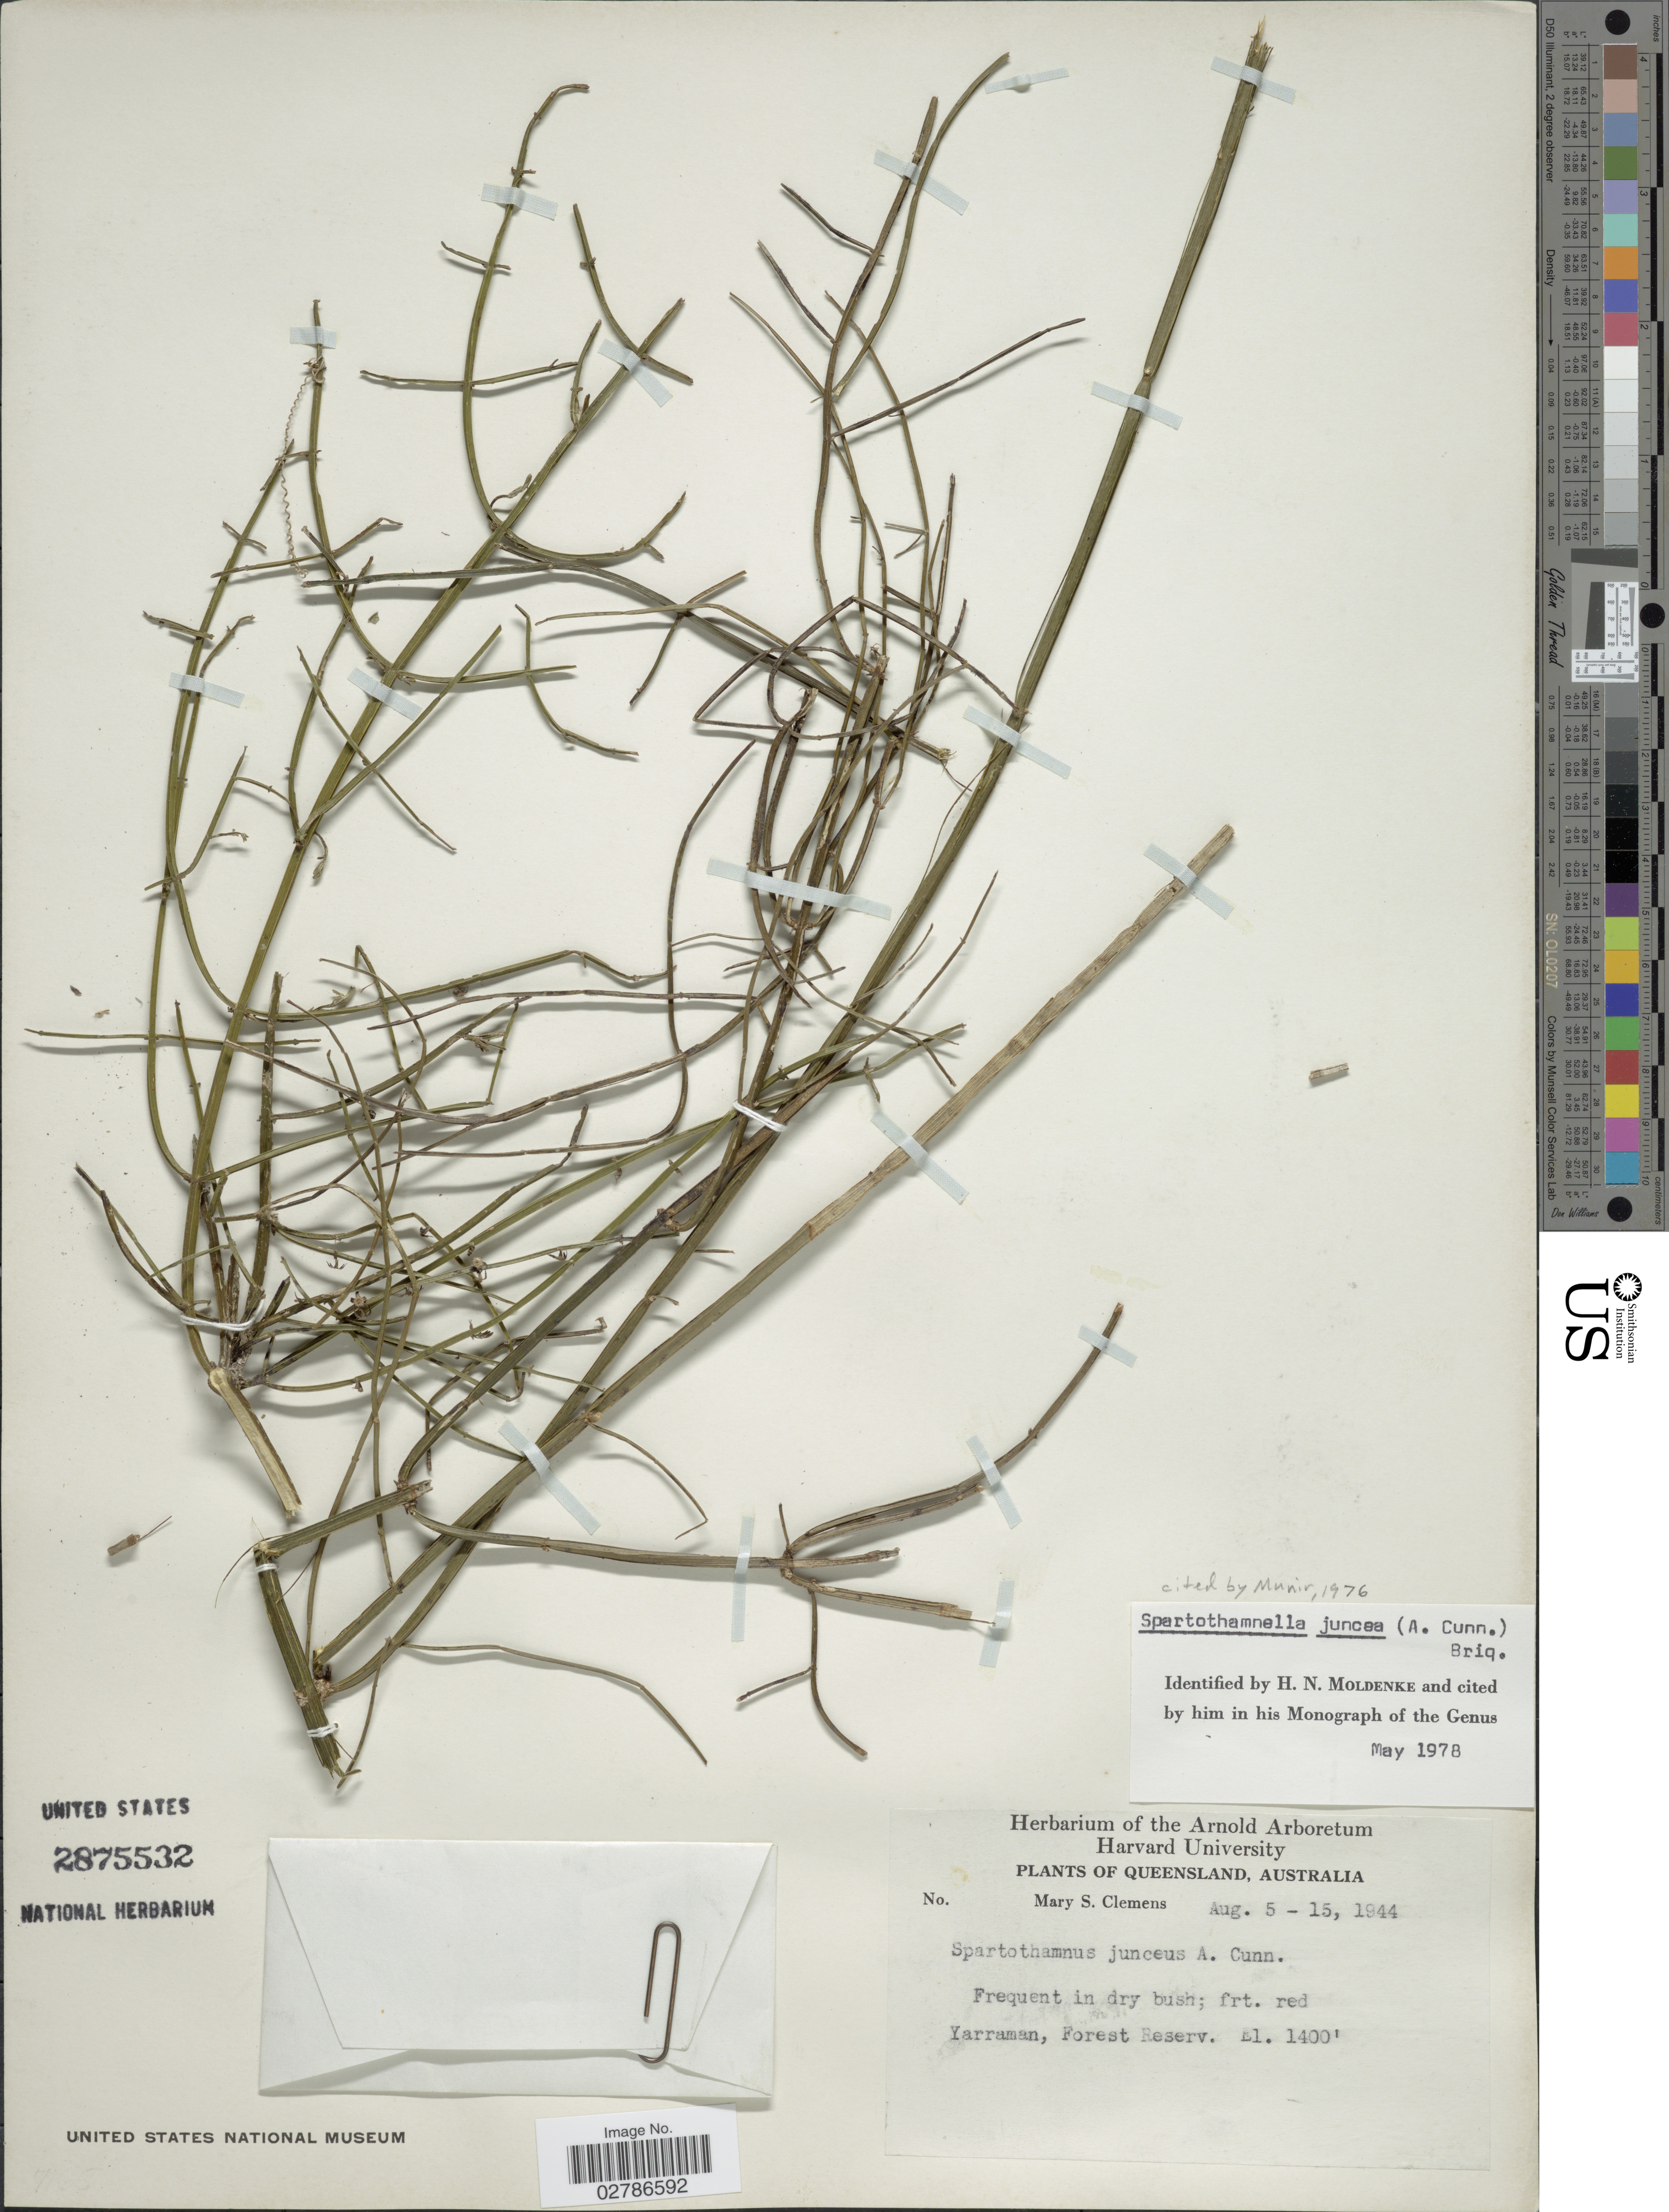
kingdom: Plantae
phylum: Tracheophyta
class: Magnoliopsida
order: Lamiales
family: Lamiaceae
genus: Spartothamnella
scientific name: Spartothamnella juncea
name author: (A. Cunn. ex Walp.) Briq.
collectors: M. S. Clemens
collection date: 1944-08-05/1944-08-15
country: Australia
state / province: Queensland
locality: Yarraman, Forest Reserv.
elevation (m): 427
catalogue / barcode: US 2875532